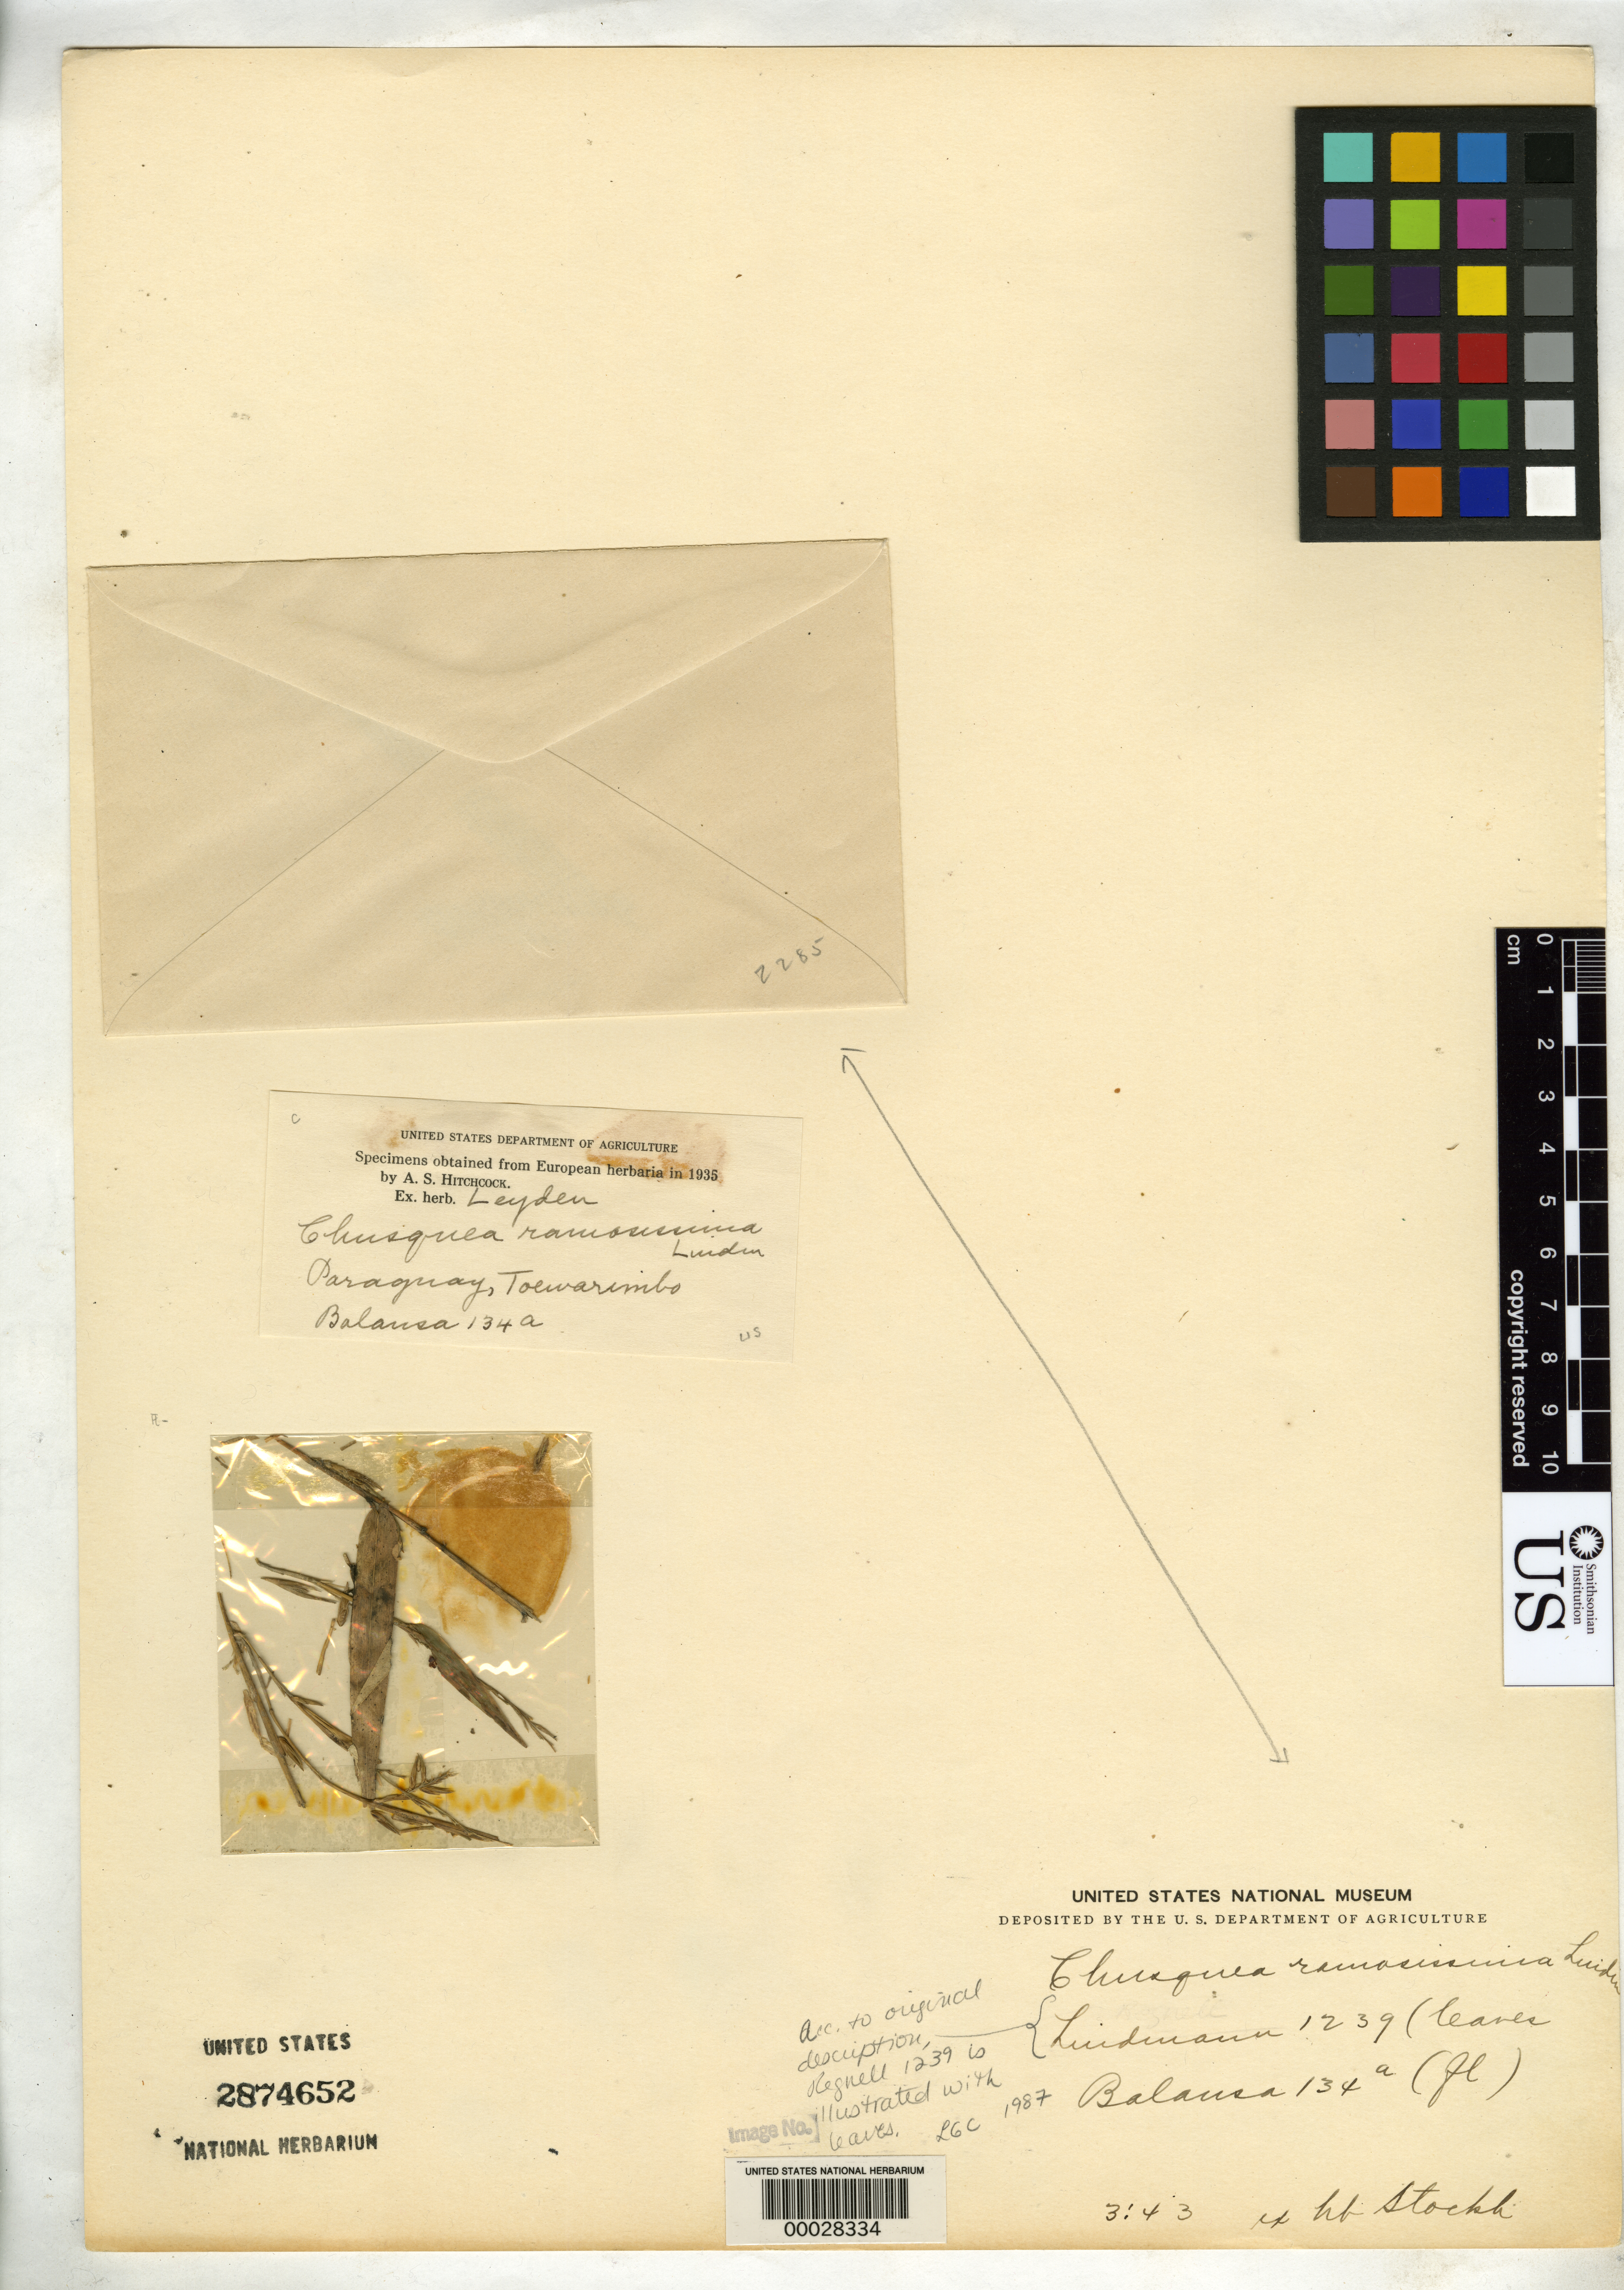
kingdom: Plantae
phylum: Tracheophyta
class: Liliopsida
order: Poales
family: Poaceae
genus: Chusquea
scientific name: Chusquea ramosissima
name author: Lindm.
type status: Isolectotype; Isosyntype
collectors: B. Balansa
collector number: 134a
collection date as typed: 1874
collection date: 1874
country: Paraguay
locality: Cordillera de Villa Rica.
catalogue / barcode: US 2874652